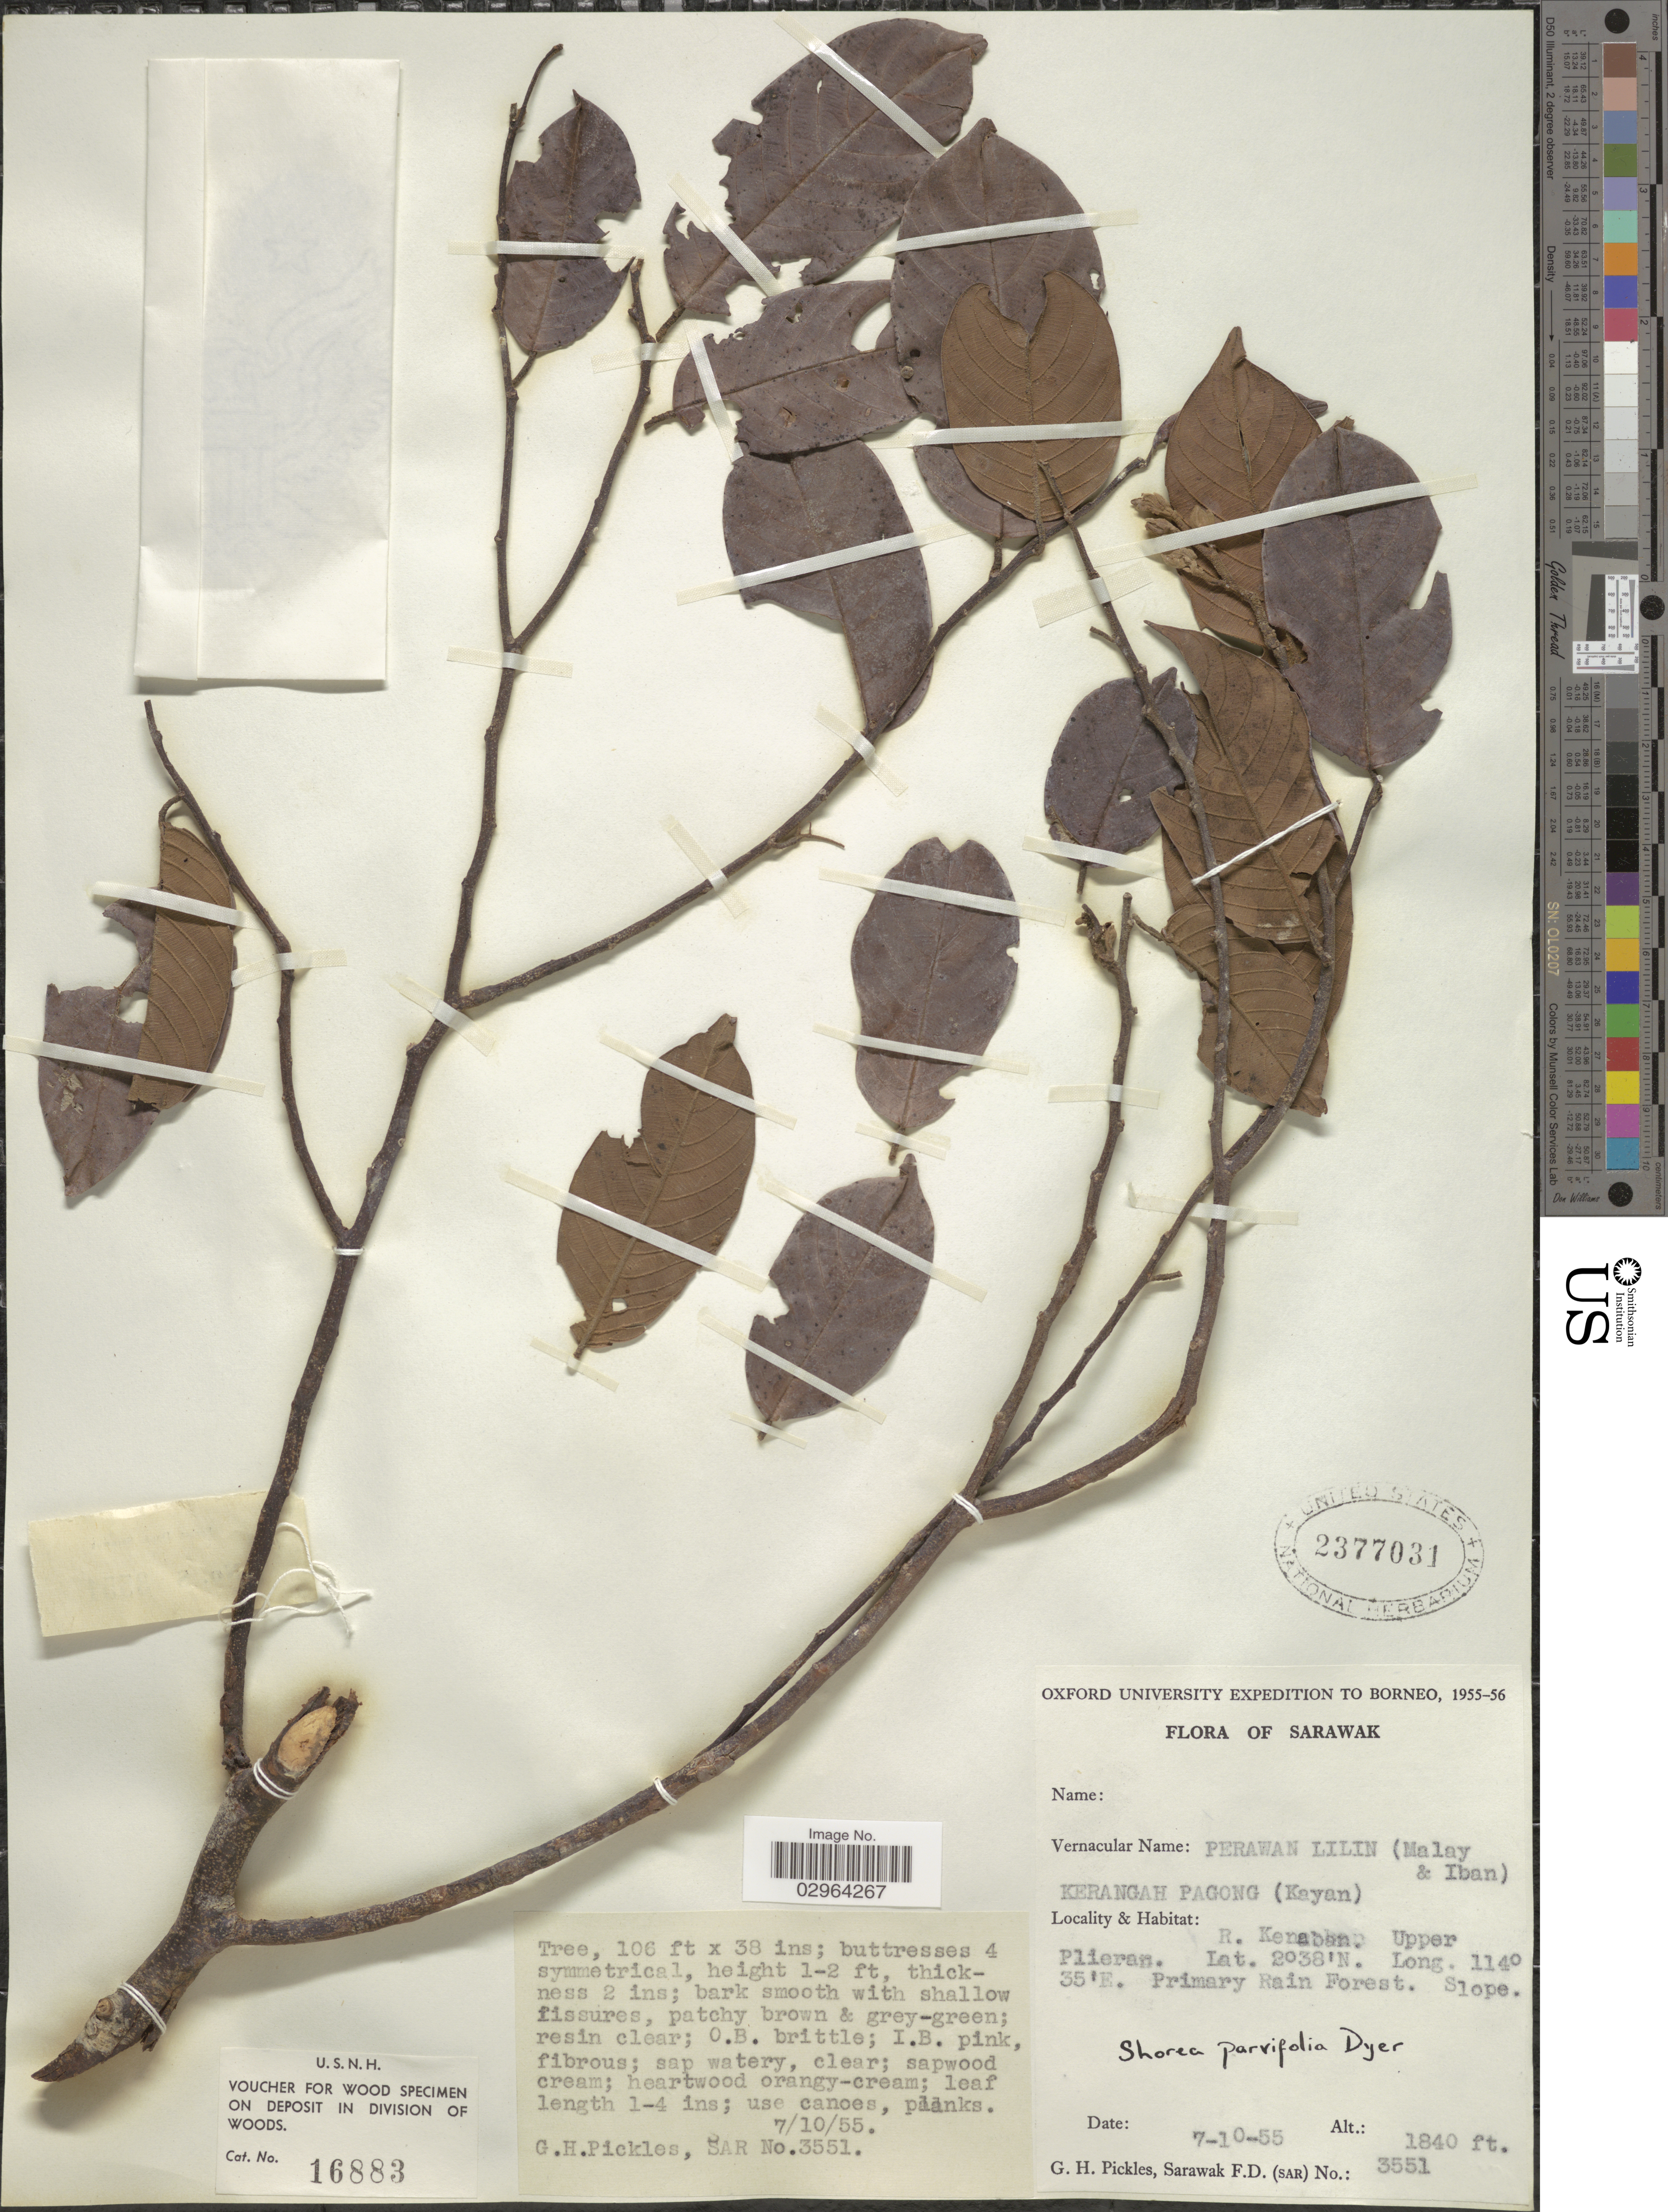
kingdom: Plantae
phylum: Tracheophyta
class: Magnoliopsida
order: Malvales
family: Dipterocarpaceae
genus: Rubroshorea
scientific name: Rubroshorea parvifolia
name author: (Dyer) P.S. Ashton & J. Heck.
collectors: G. Pickles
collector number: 3551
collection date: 1955-10-07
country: Malaysia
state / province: Sarawak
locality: R. Kenaban. Upper Pilieran. Borneo.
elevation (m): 561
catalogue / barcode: US 2377031